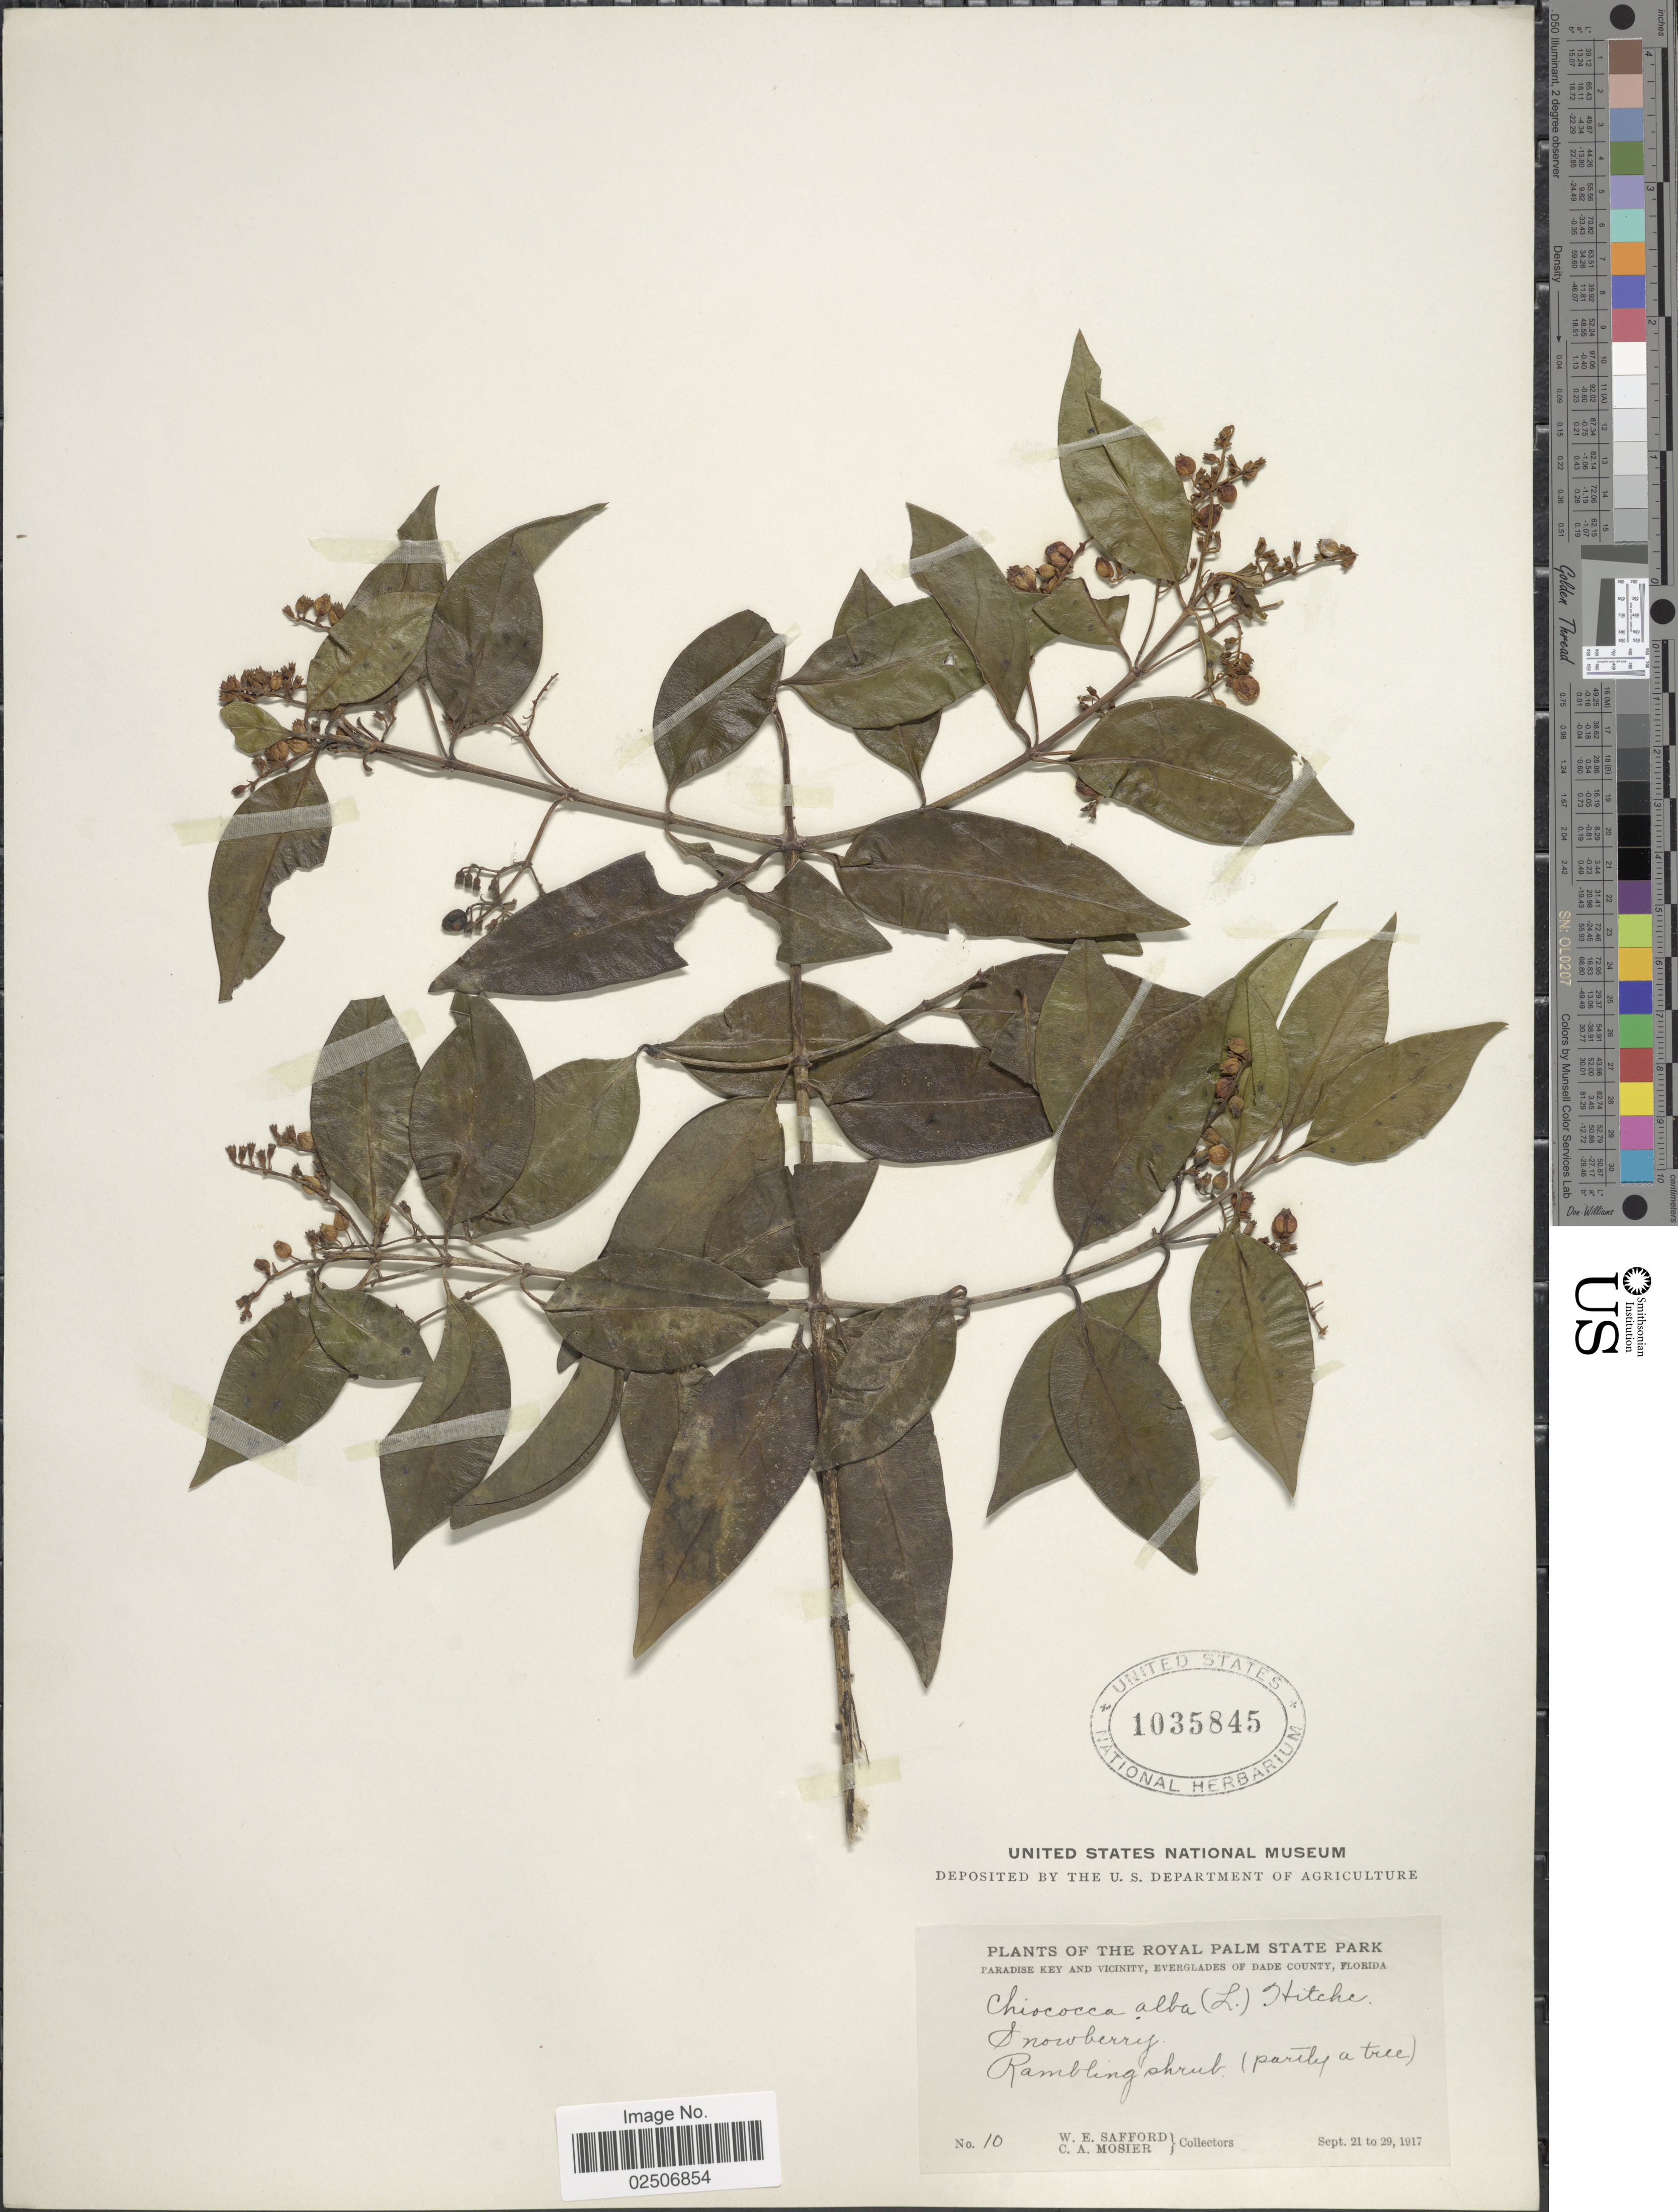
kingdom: Plantae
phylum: Tracheophyta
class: Magnoliopsida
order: Gentianales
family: Rubiaceae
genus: Chiococca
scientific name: Chiococca alba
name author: (L.) Hitchc.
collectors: W. E. Safford & C. A. Mosier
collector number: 10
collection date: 1917-09-21/1917-09-29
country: United States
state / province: Florida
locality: Royal Palm State Park, Paradise Key and Vicinity, Everglades of Dade County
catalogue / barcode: US 1035845